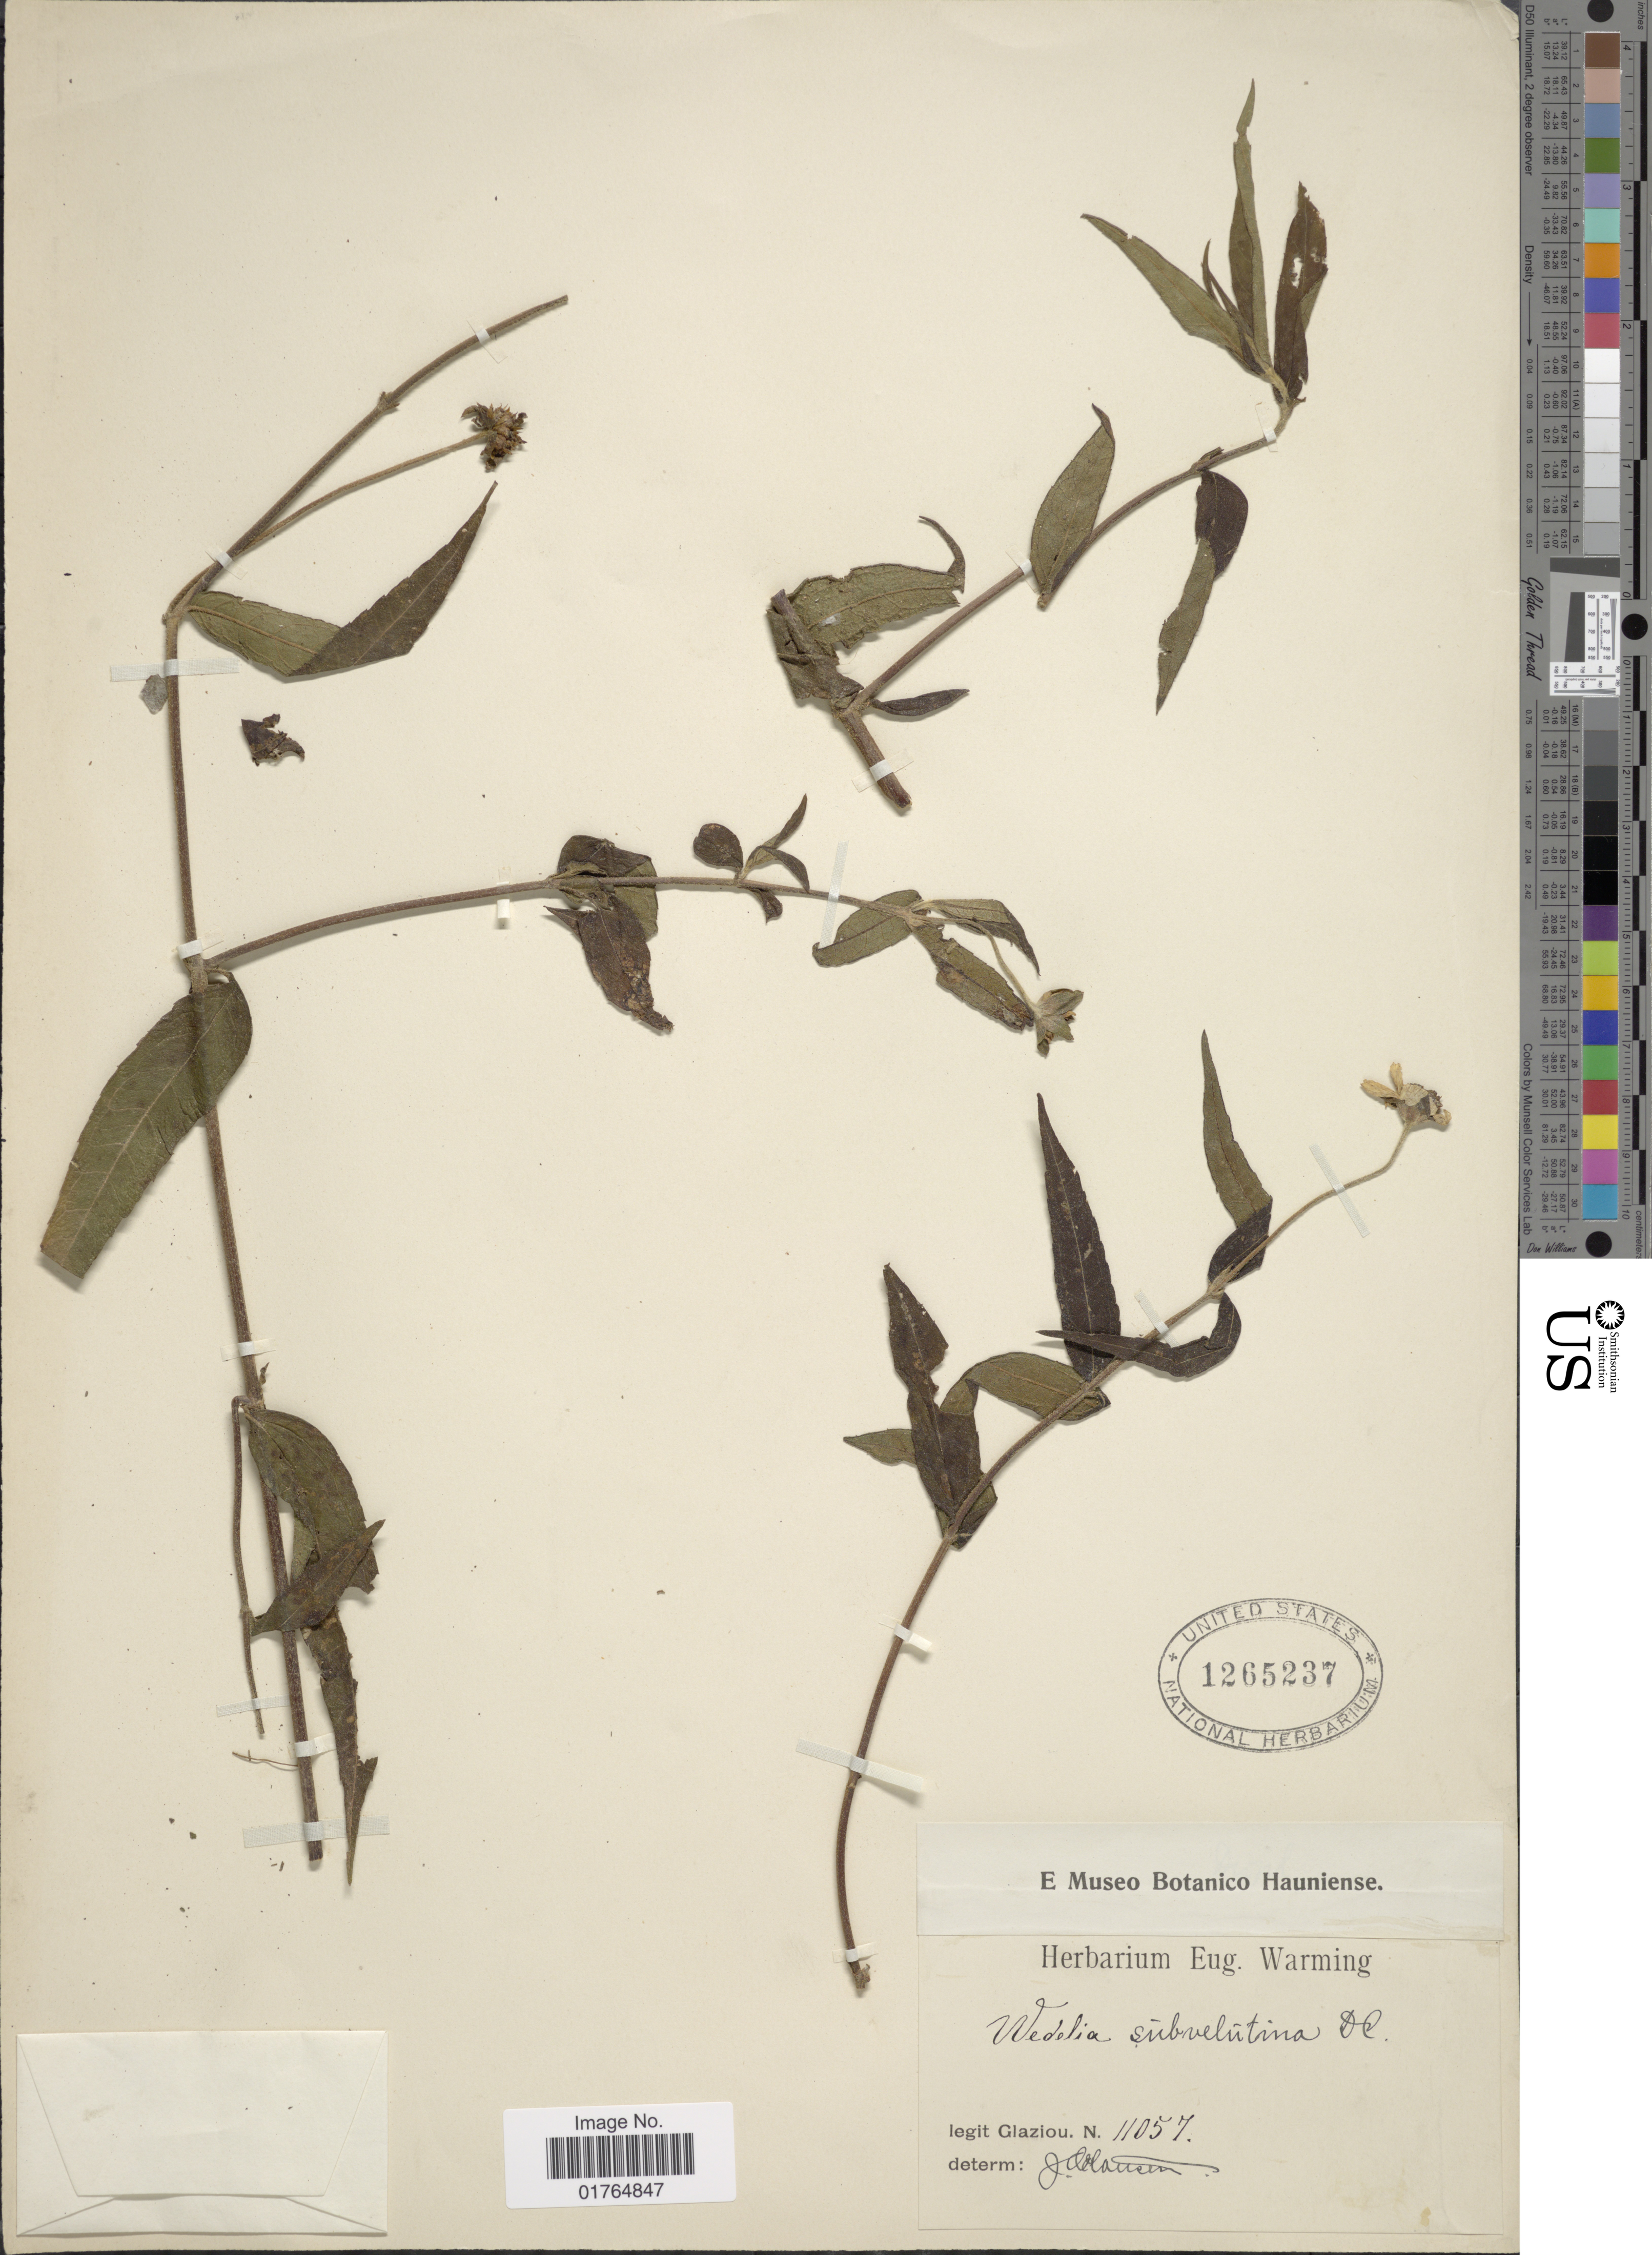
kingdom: Plantae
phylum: Tracheophyta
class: Magnoliopsida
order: Asterales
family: Asteraceae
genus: Wedelia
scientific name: Wedelia subvelutina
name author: DC.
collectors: N. Glaziou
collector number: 11057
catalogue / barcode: US 1265237